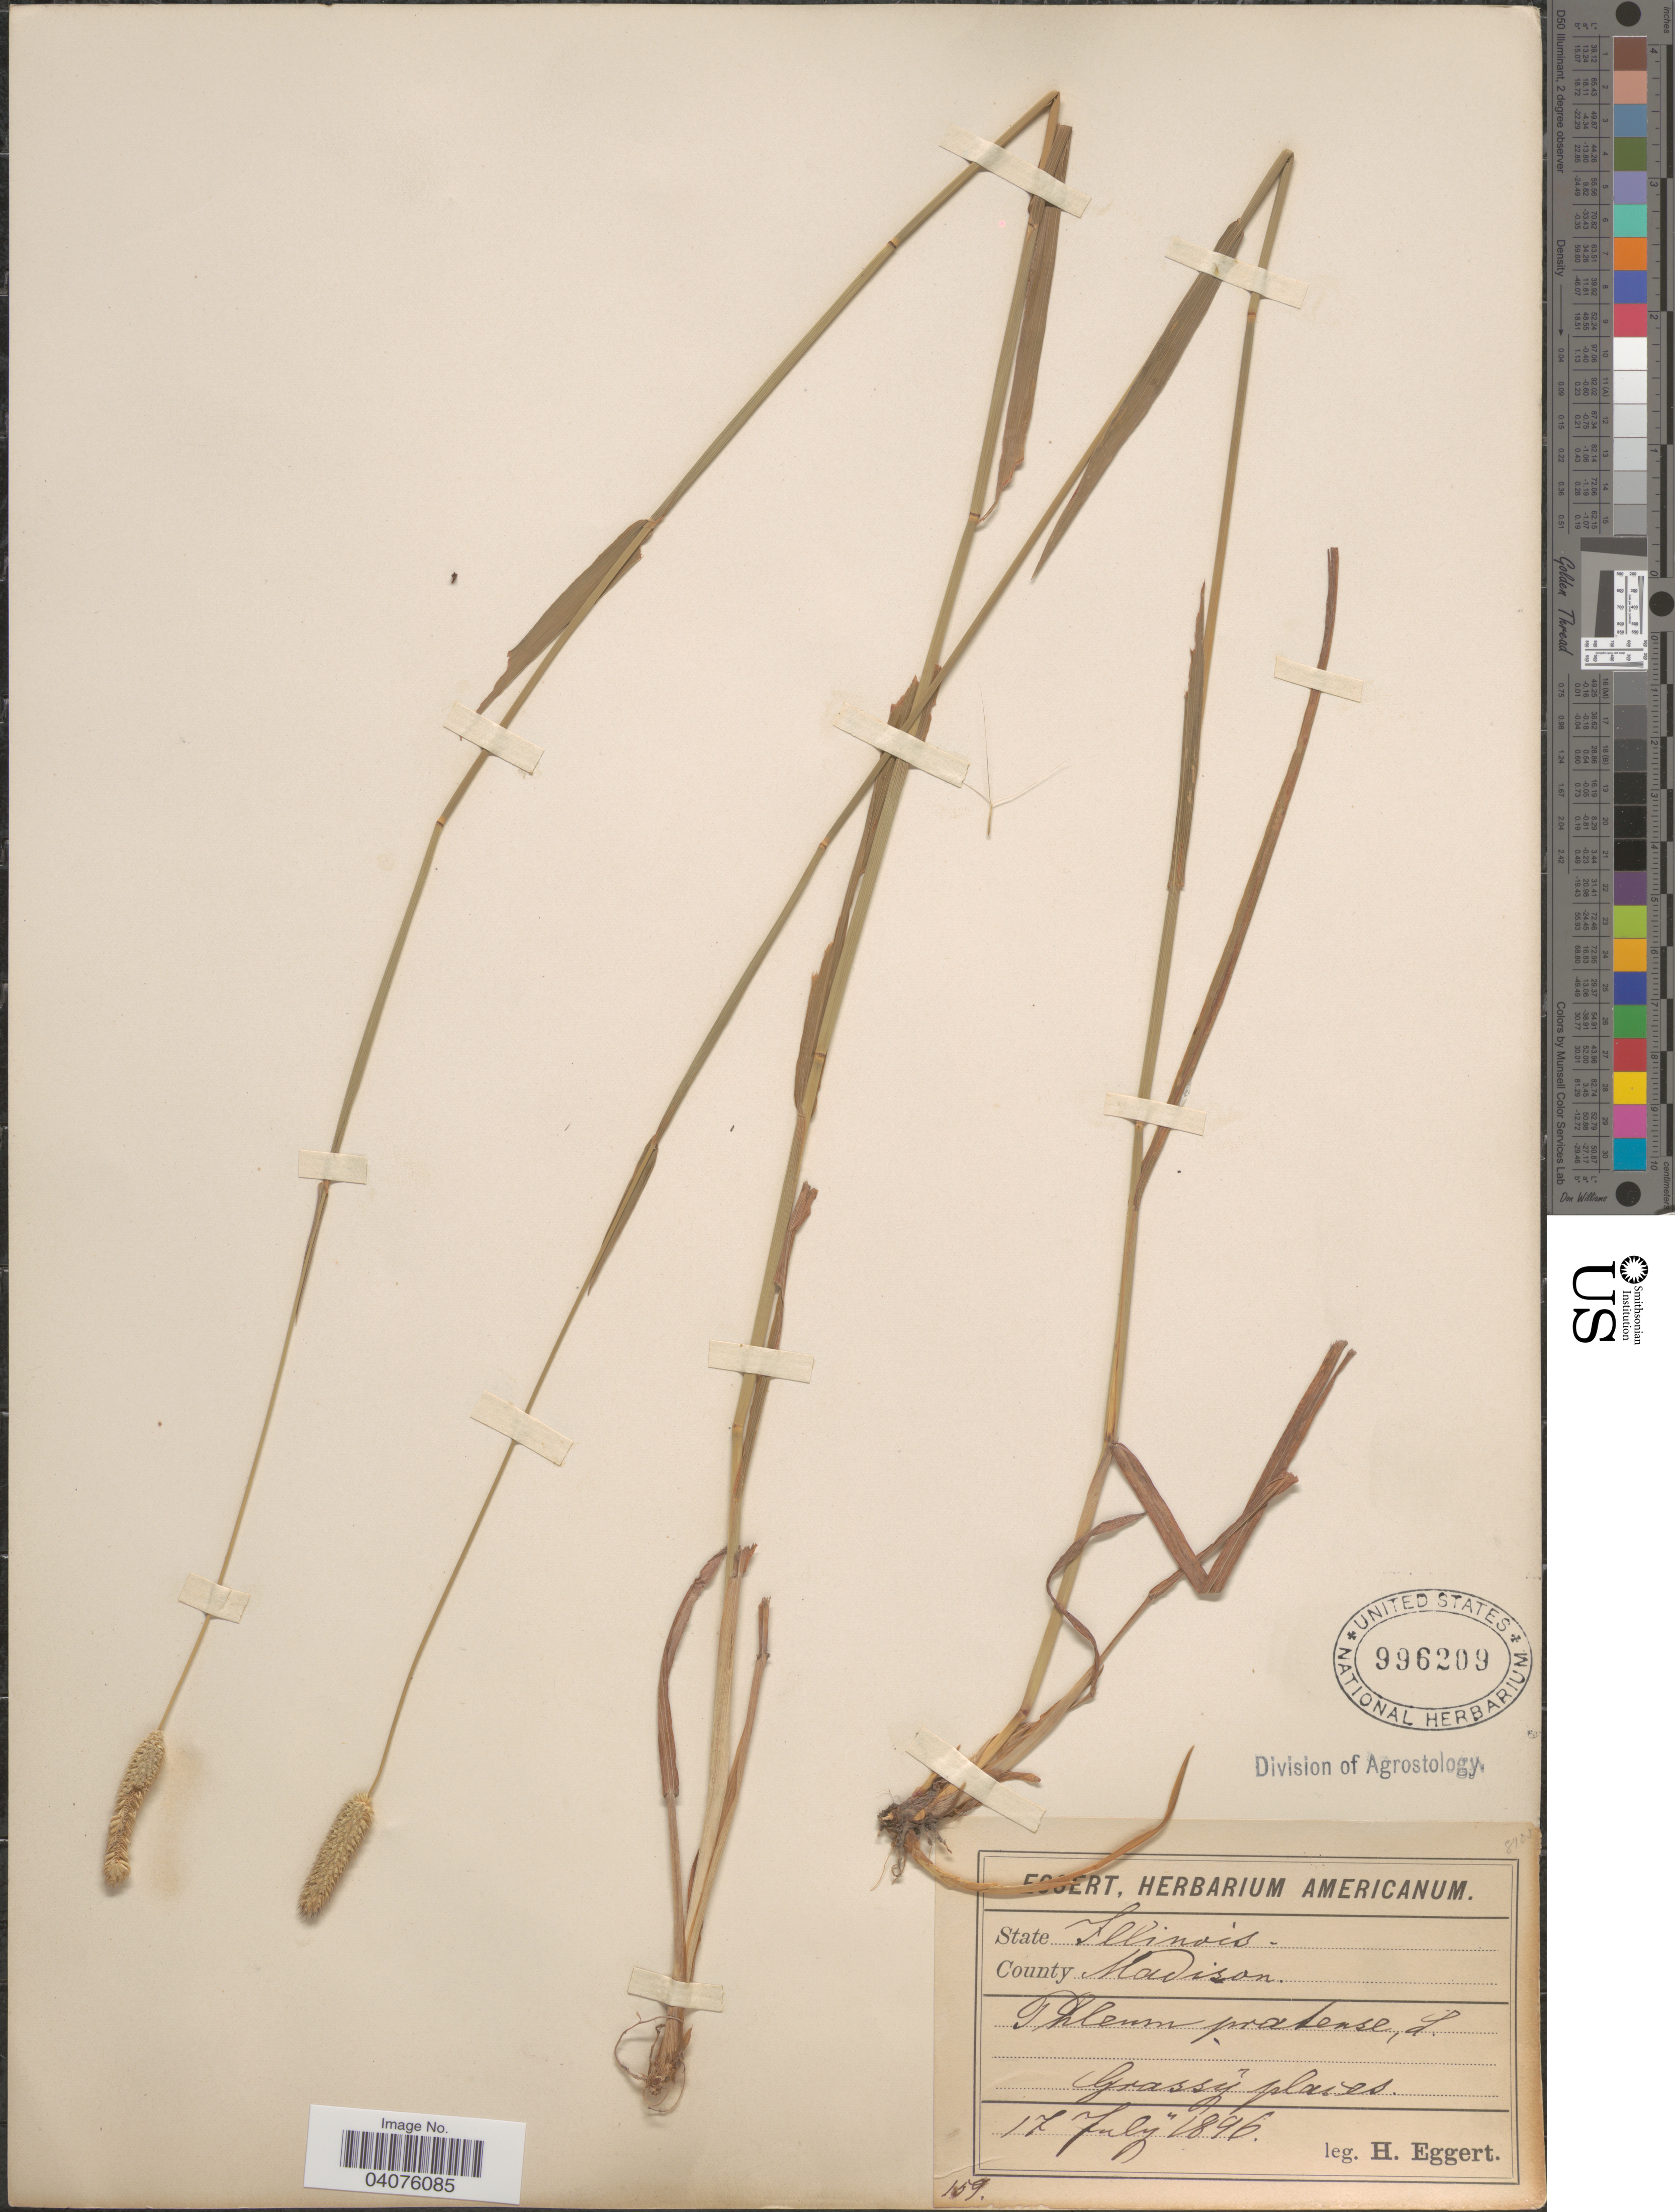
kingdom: Plantae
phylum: Tracheophyta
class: Liliopsida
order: Poales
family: Poaceae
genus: Phleum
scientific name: Phleum pratense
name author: L.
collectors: H. Eggert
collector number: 159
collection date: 1896-07-17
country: United States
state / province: Illinois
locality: County Madison.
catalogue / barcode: US 996209